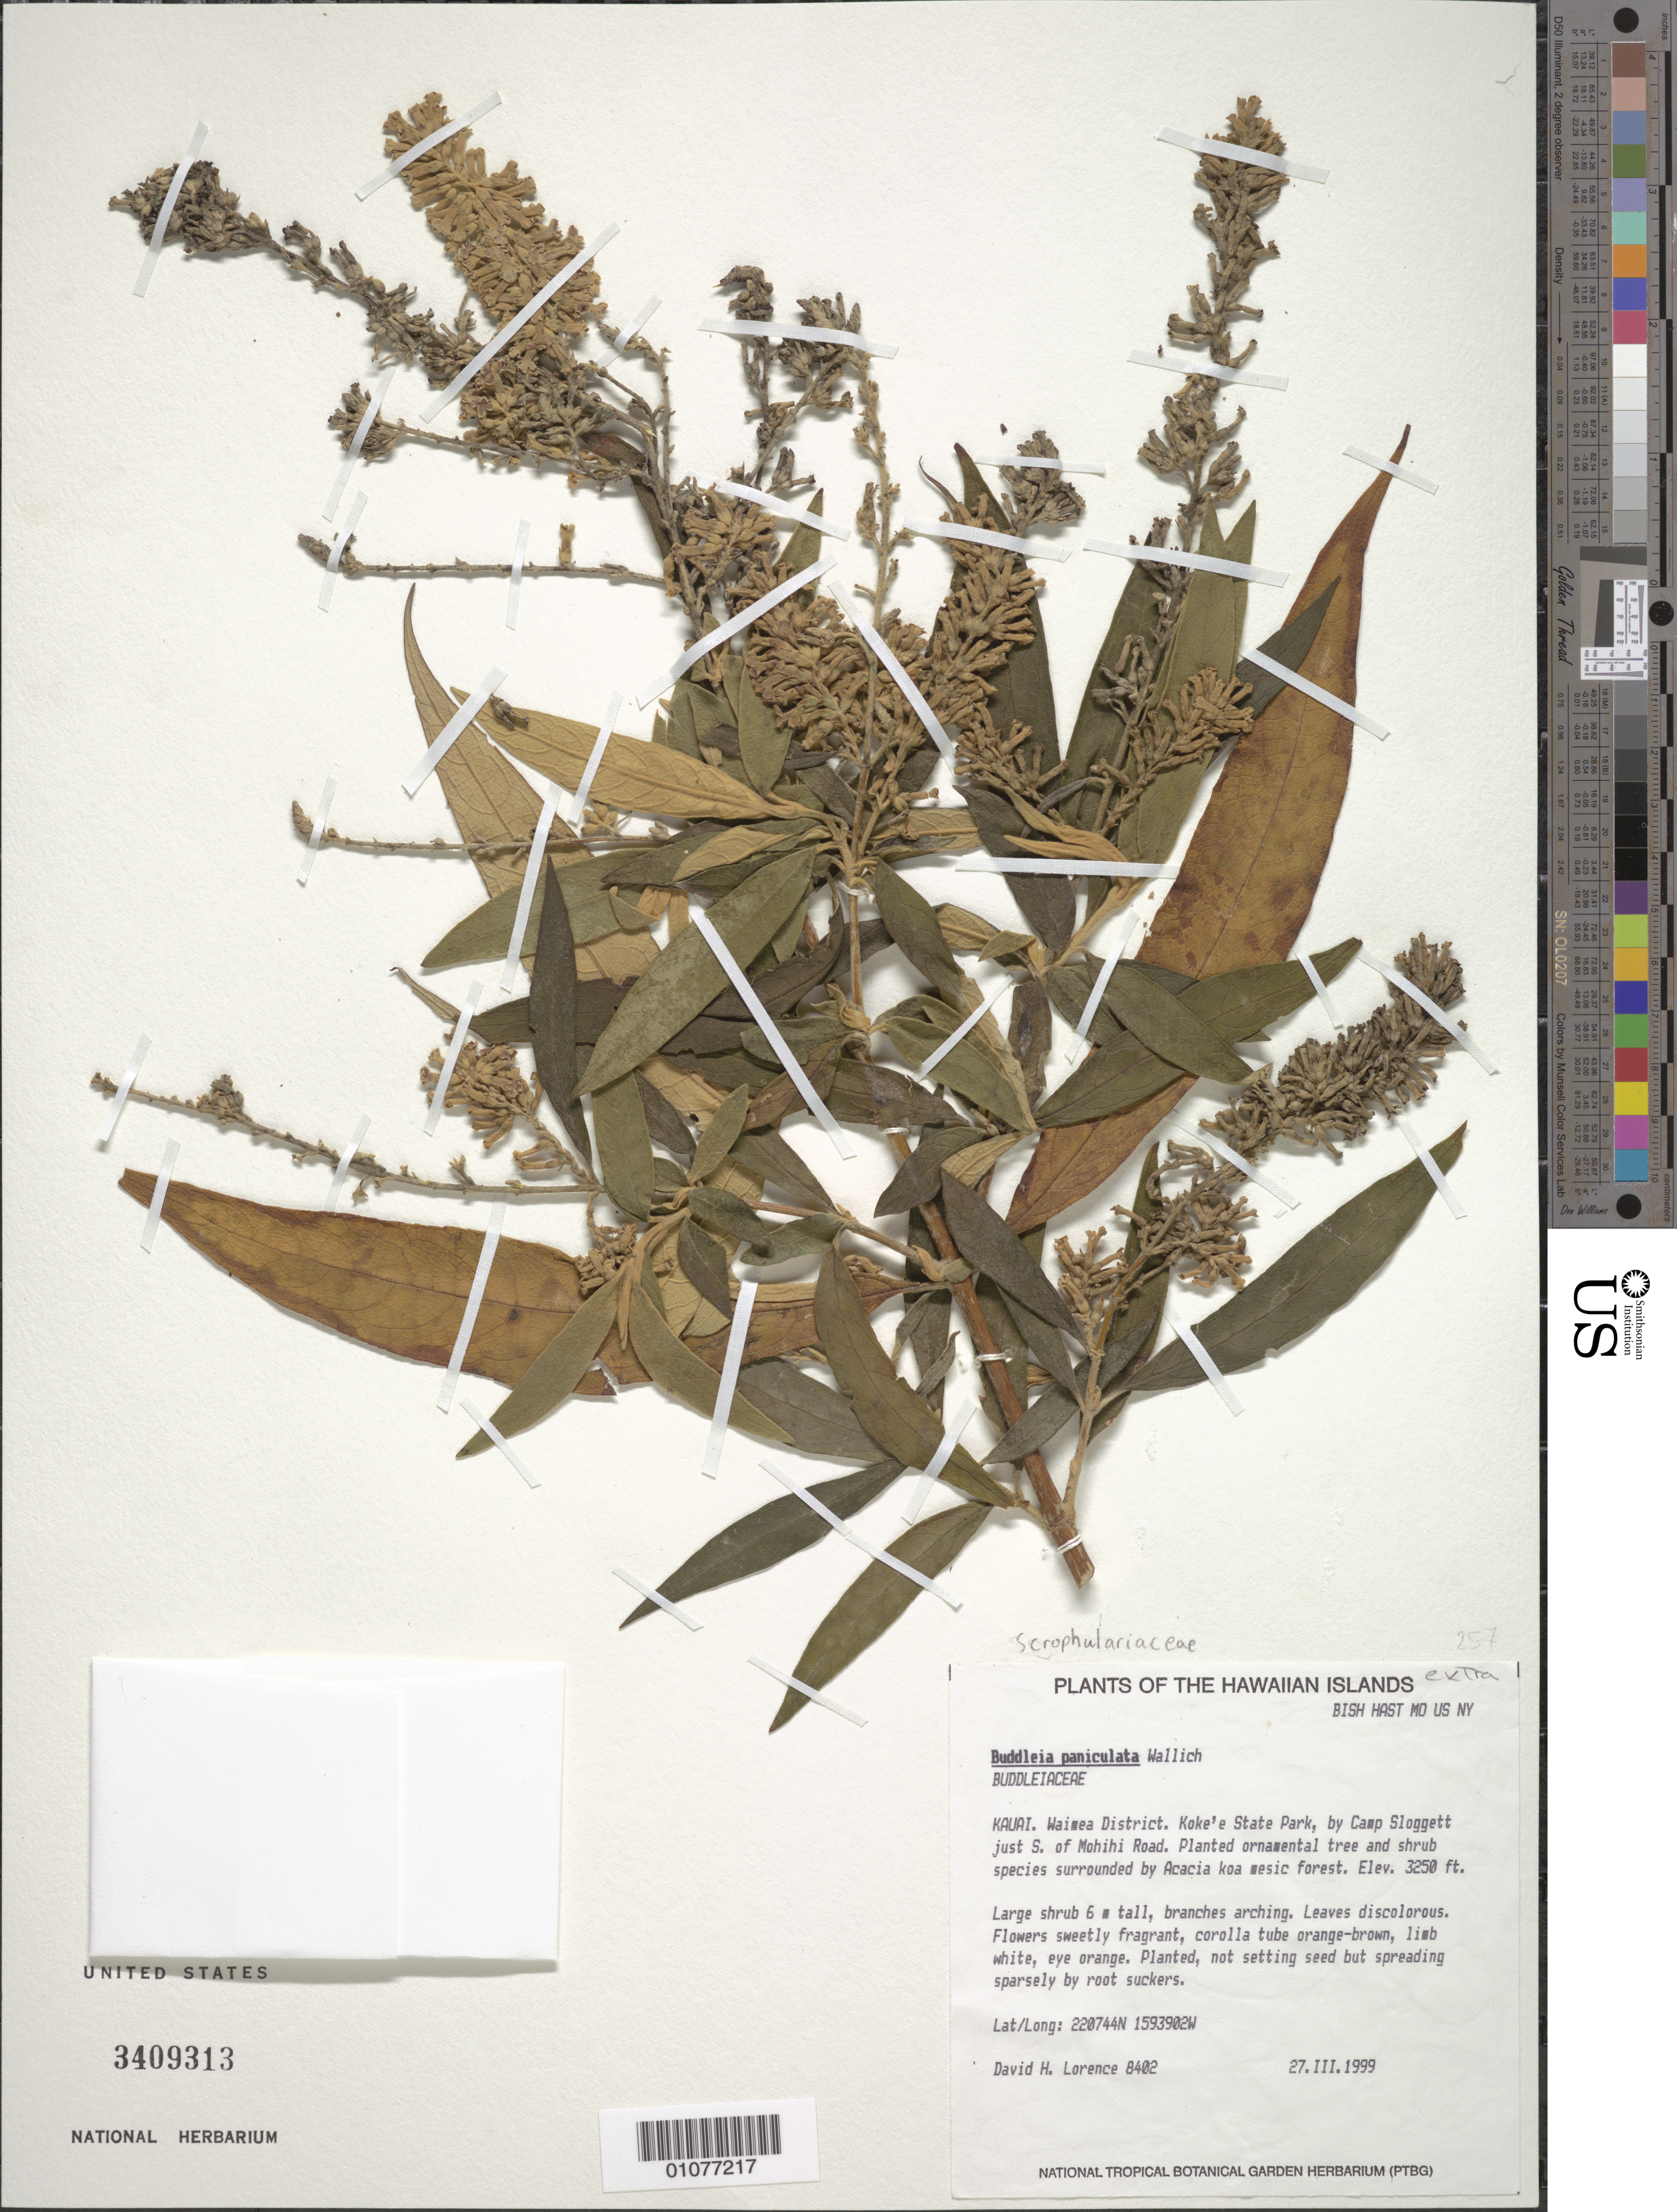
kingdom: Plantae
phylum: Tracheophyta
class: Magnoliopsida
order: Lamiales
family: Scrophulariaceae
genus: Buddleja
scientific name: Buddleja paniculata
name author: Wall.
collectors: D. Lorence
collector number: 8402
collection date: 1999-03-27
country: United States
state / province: Hawaii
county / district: Kauai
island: Kaua'i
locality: Waimea District, Koke'e State Park, by Camp Sloggett, just S of Mohihi Rd.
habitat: mesic forest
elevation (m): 991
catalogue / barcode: US 3409313